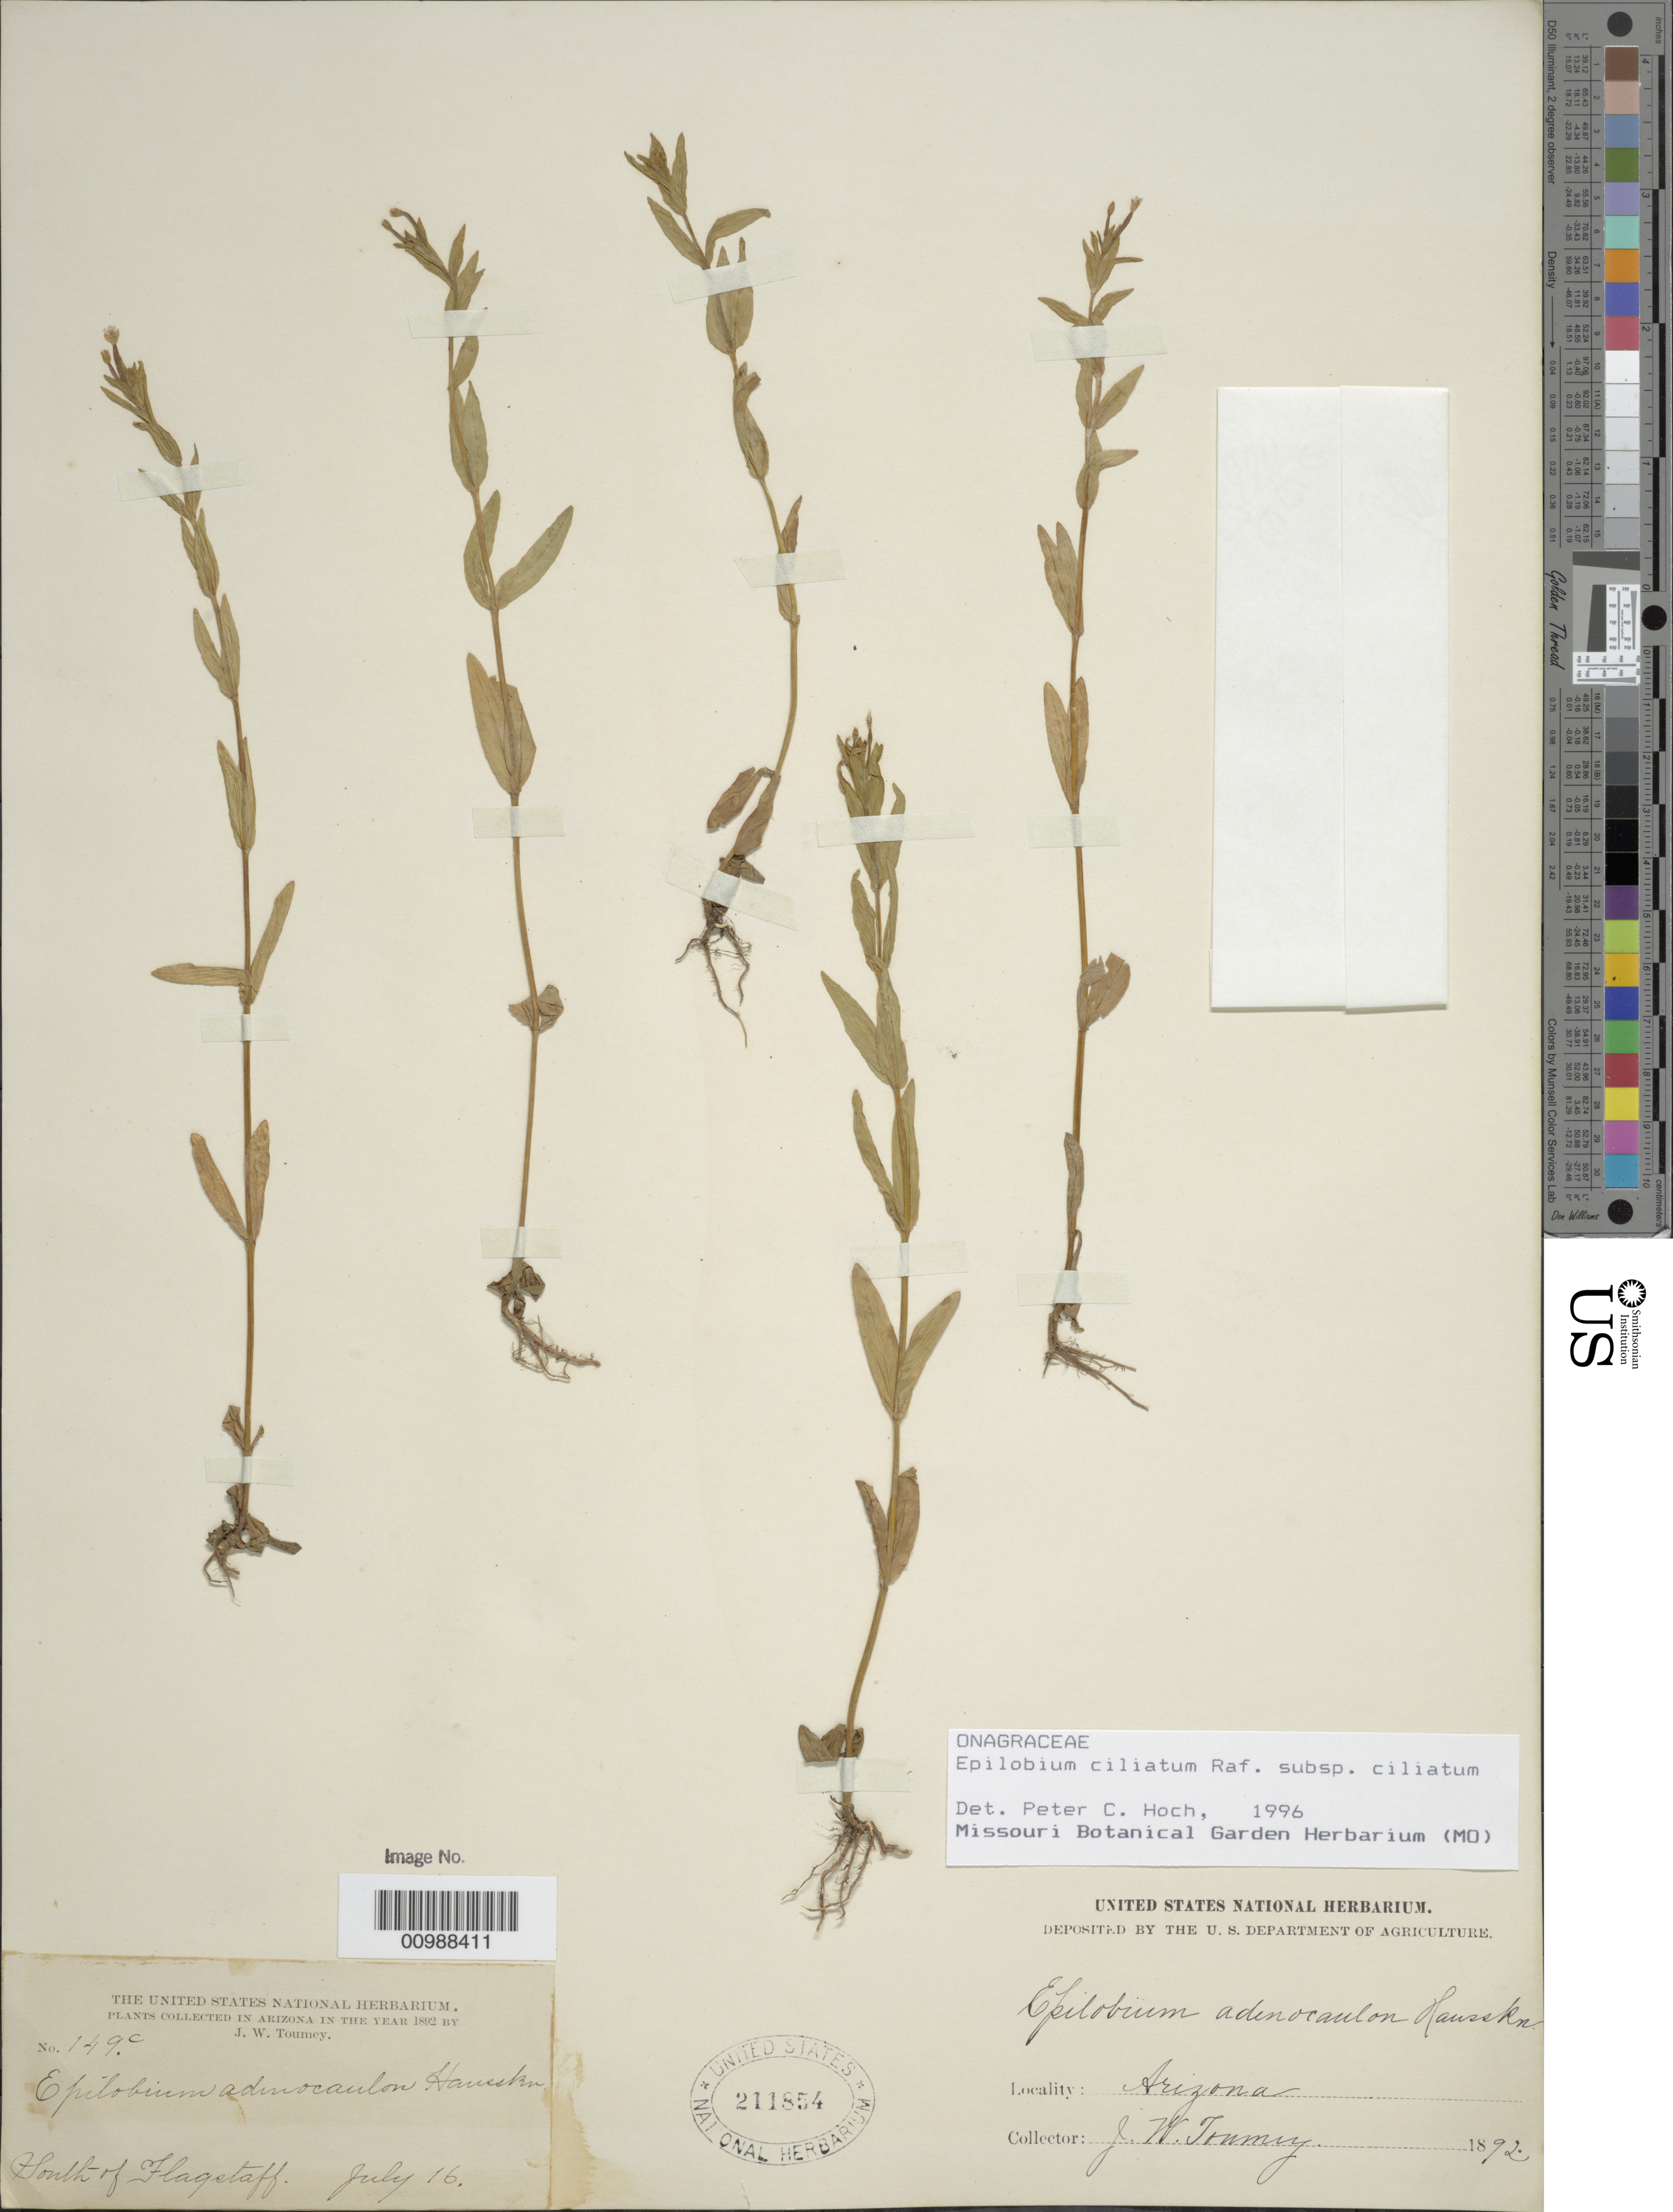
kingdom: Plantae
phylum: Tracheophyta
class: Magnoliopsida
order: Myrtales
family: Onagraceae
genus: Epilobium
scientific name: Epilobium ciliatum subsp. ciliatum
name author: Raf.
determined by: Hoch, P. C.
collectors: J. W. Toumey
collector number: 149C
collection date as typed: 16 Jul 1892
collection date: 1892-07-16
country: United States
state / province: Arizona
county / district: Coconino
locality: South of Flagstaff.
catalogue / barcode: US 211854